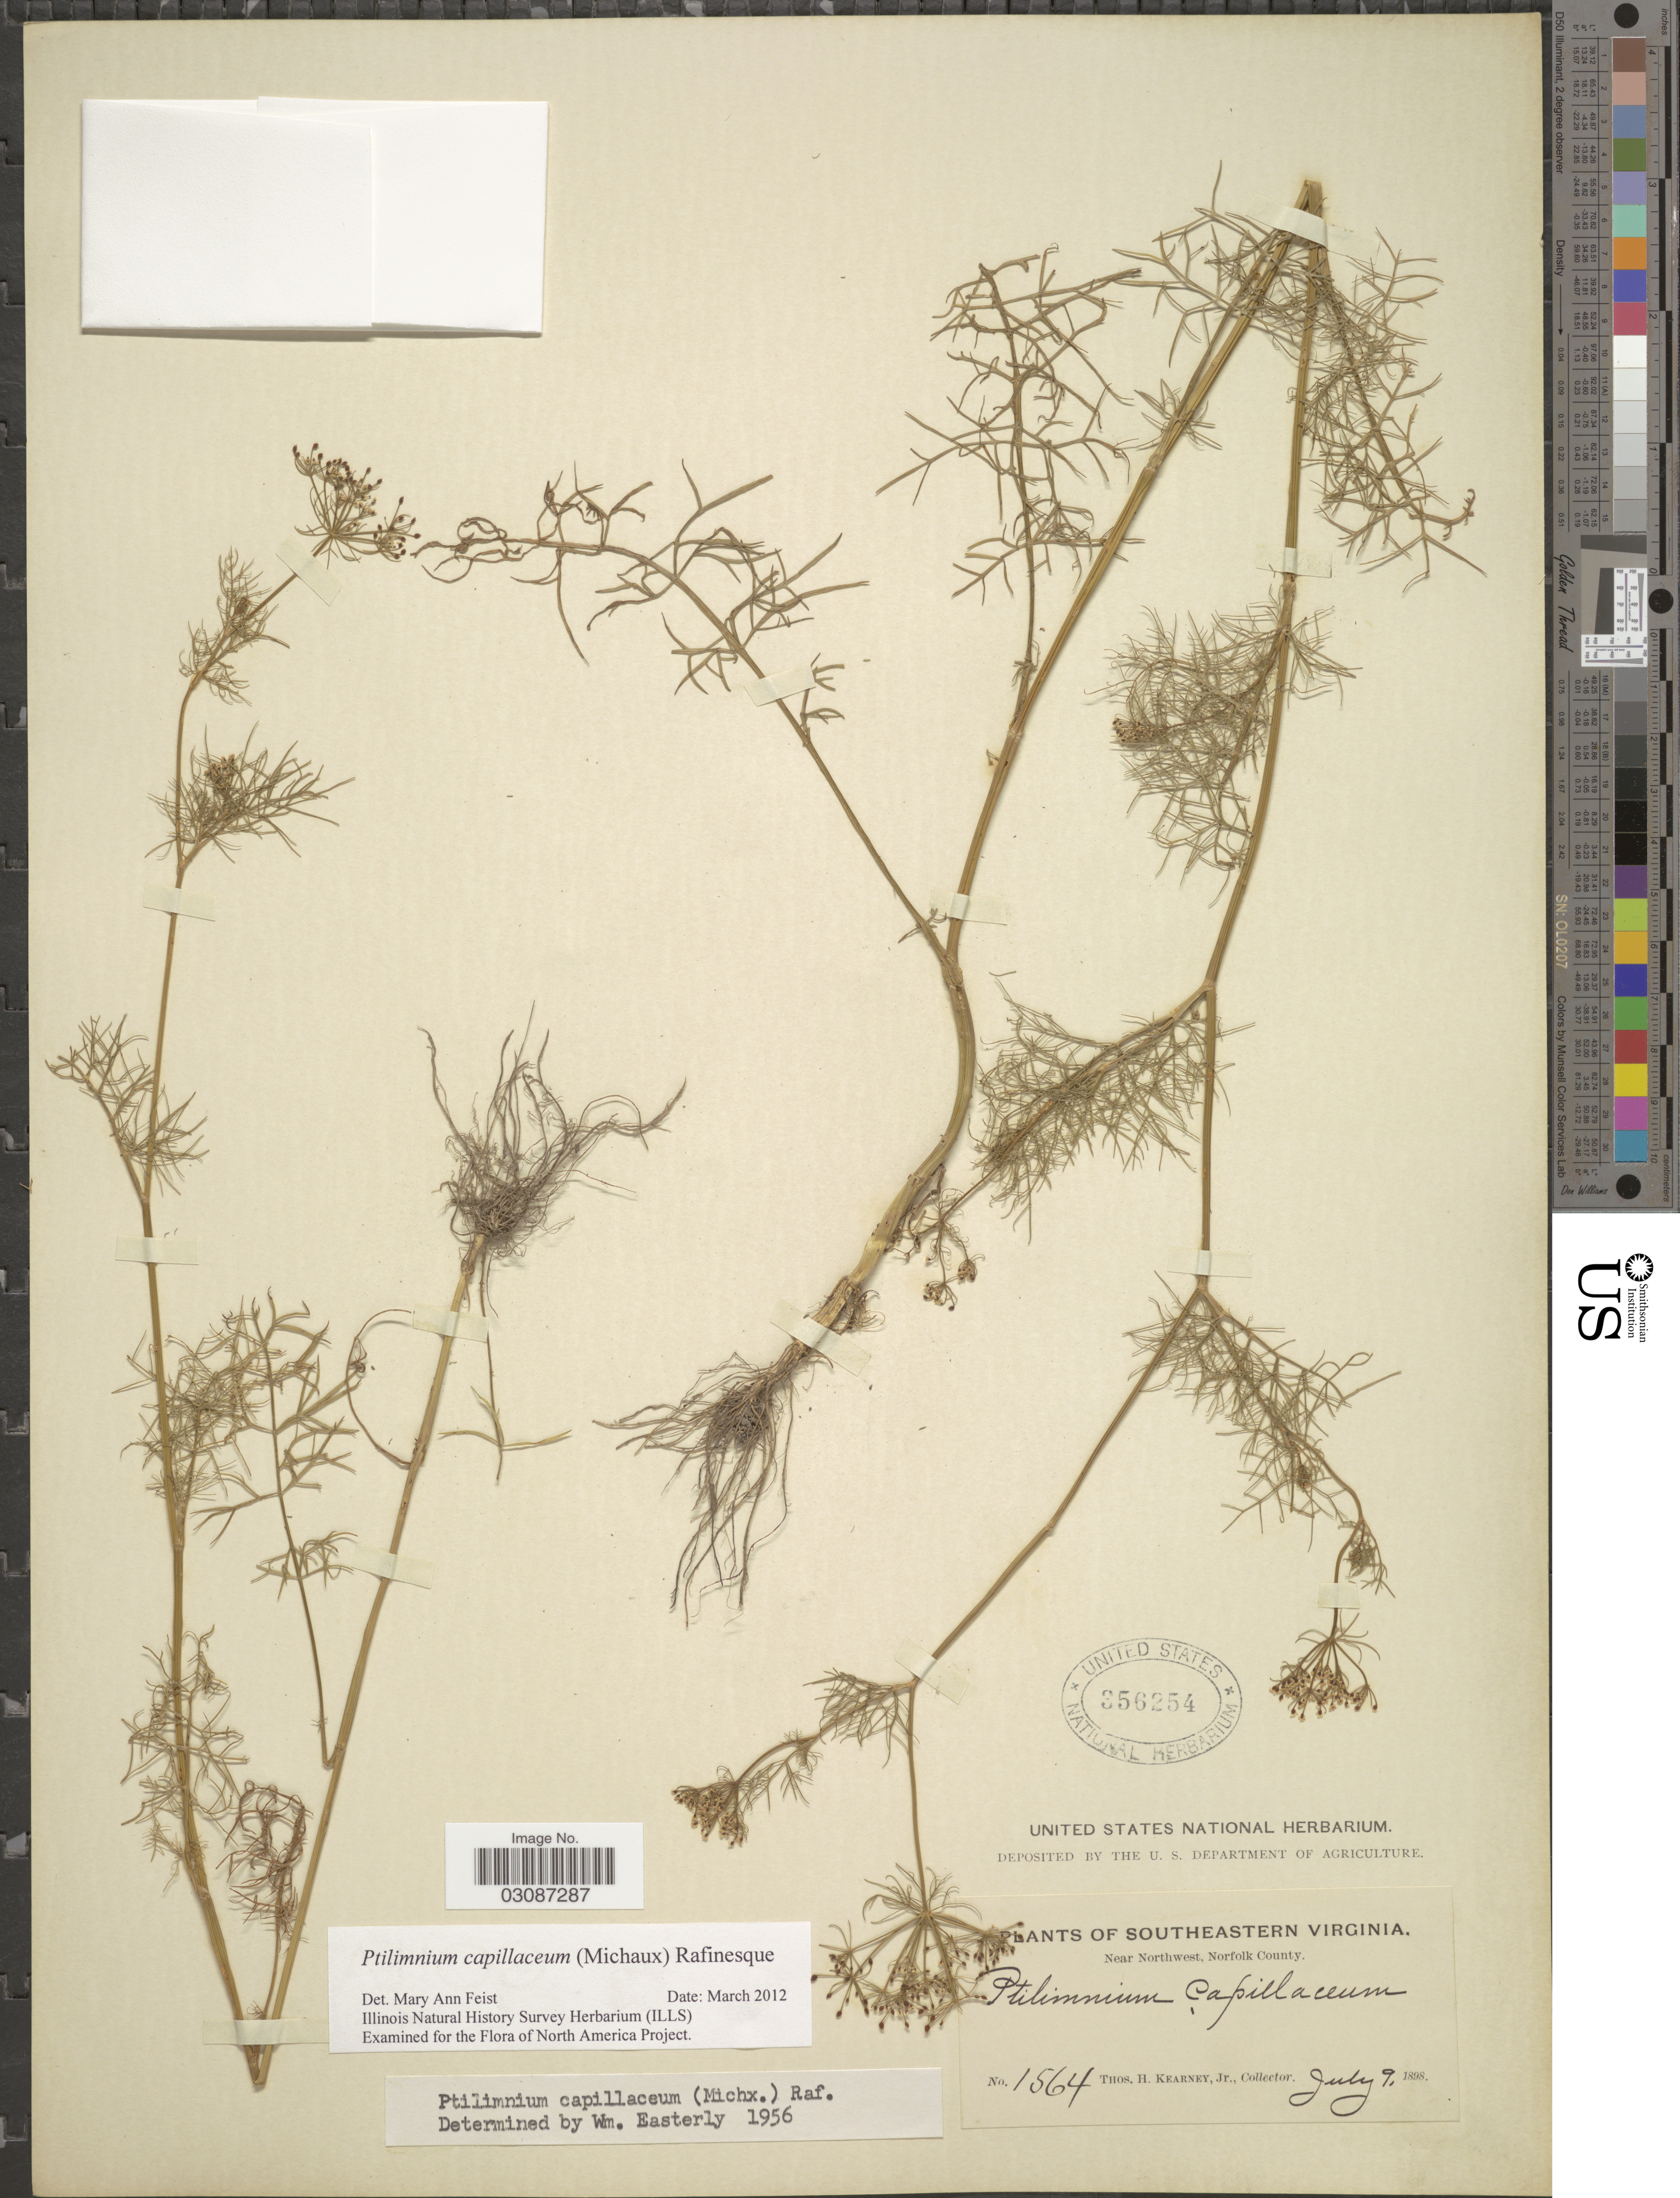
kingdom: Plantae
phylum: Tracheophyta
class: Magnoliopsida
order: Apiales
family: Apiaceae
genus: Ptilimnium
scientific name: Ptilimnium capillaceum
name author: (Michx.) Raf.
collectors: T. H. Kearney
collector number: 1564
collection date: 1898-07-09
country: United States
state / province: Virginia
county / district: City of Chesapeake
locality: Southeastern Virginia. Near Northwest, Norfolk County.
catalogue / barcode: US 356254